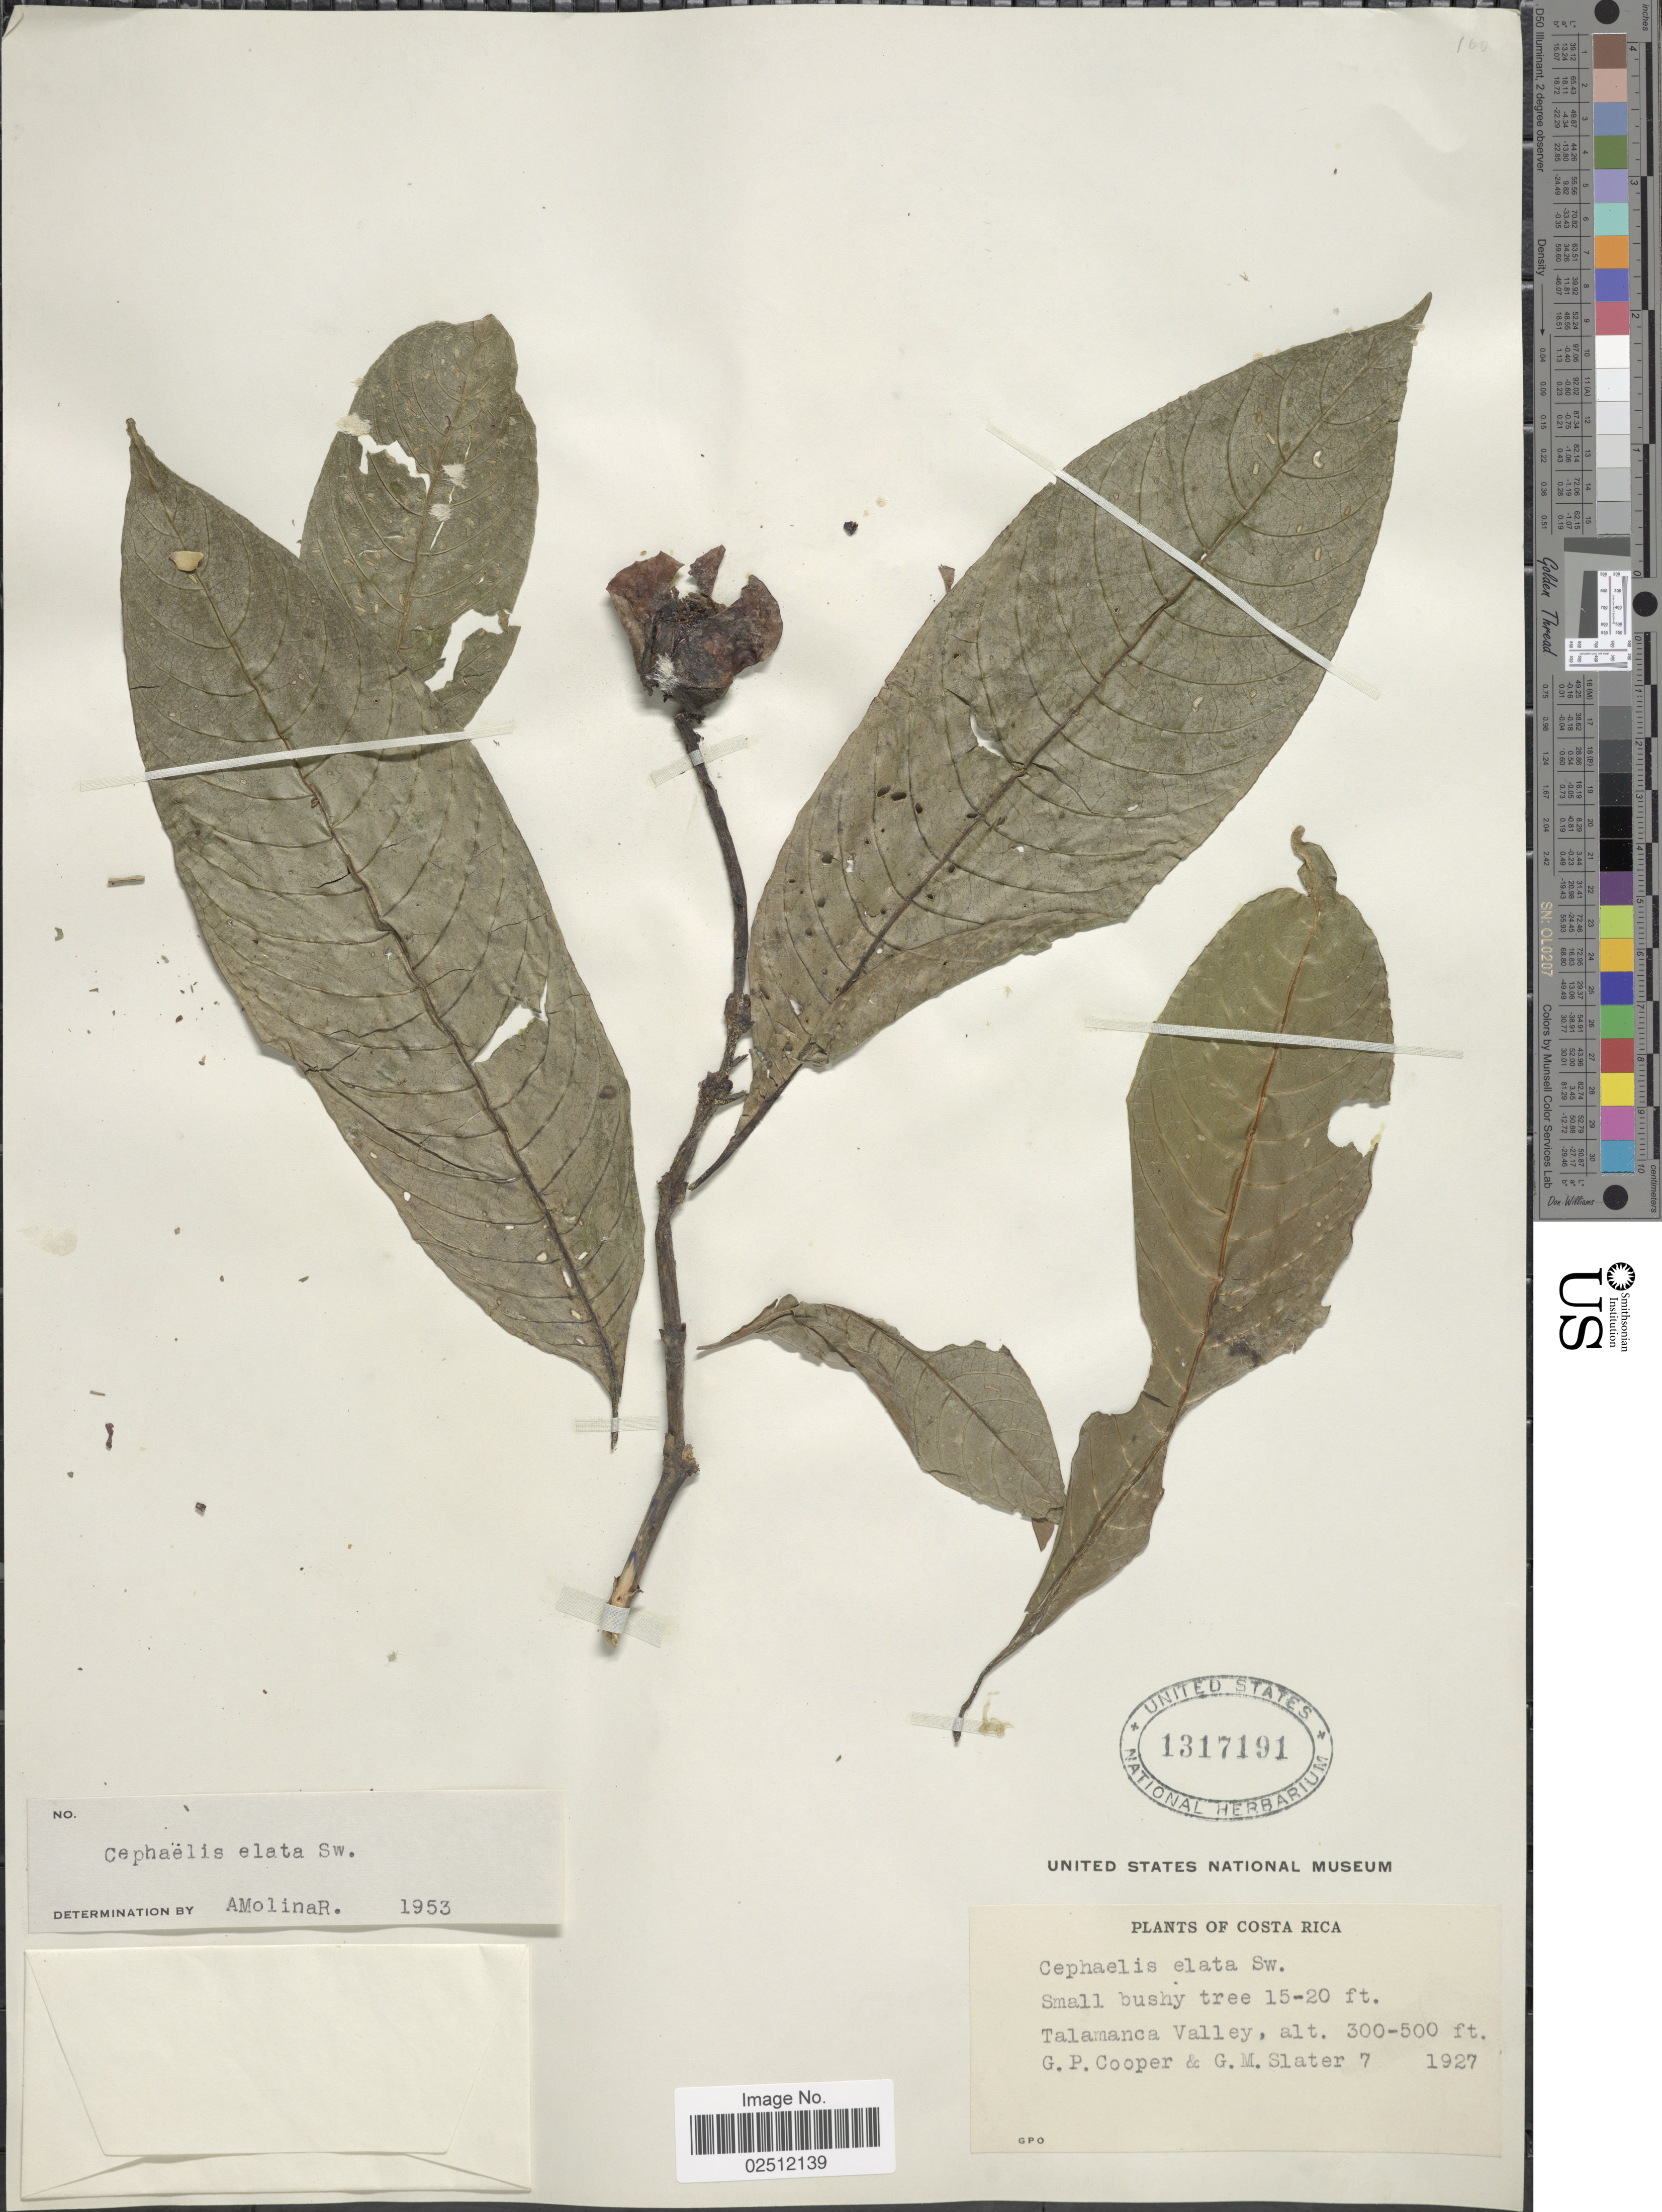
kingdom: Plantae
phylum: Tracheophyta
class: Magnoliopsida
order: Gentianales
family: Rubiaceae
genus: Psychotria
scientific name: Psychotria elata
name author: (Sw.) Hammel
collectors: G. Cooper & G. Slater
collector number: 7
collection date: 1927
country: Costa Rica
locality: Talamanca Valley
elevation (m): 91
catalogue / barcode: US 1317191